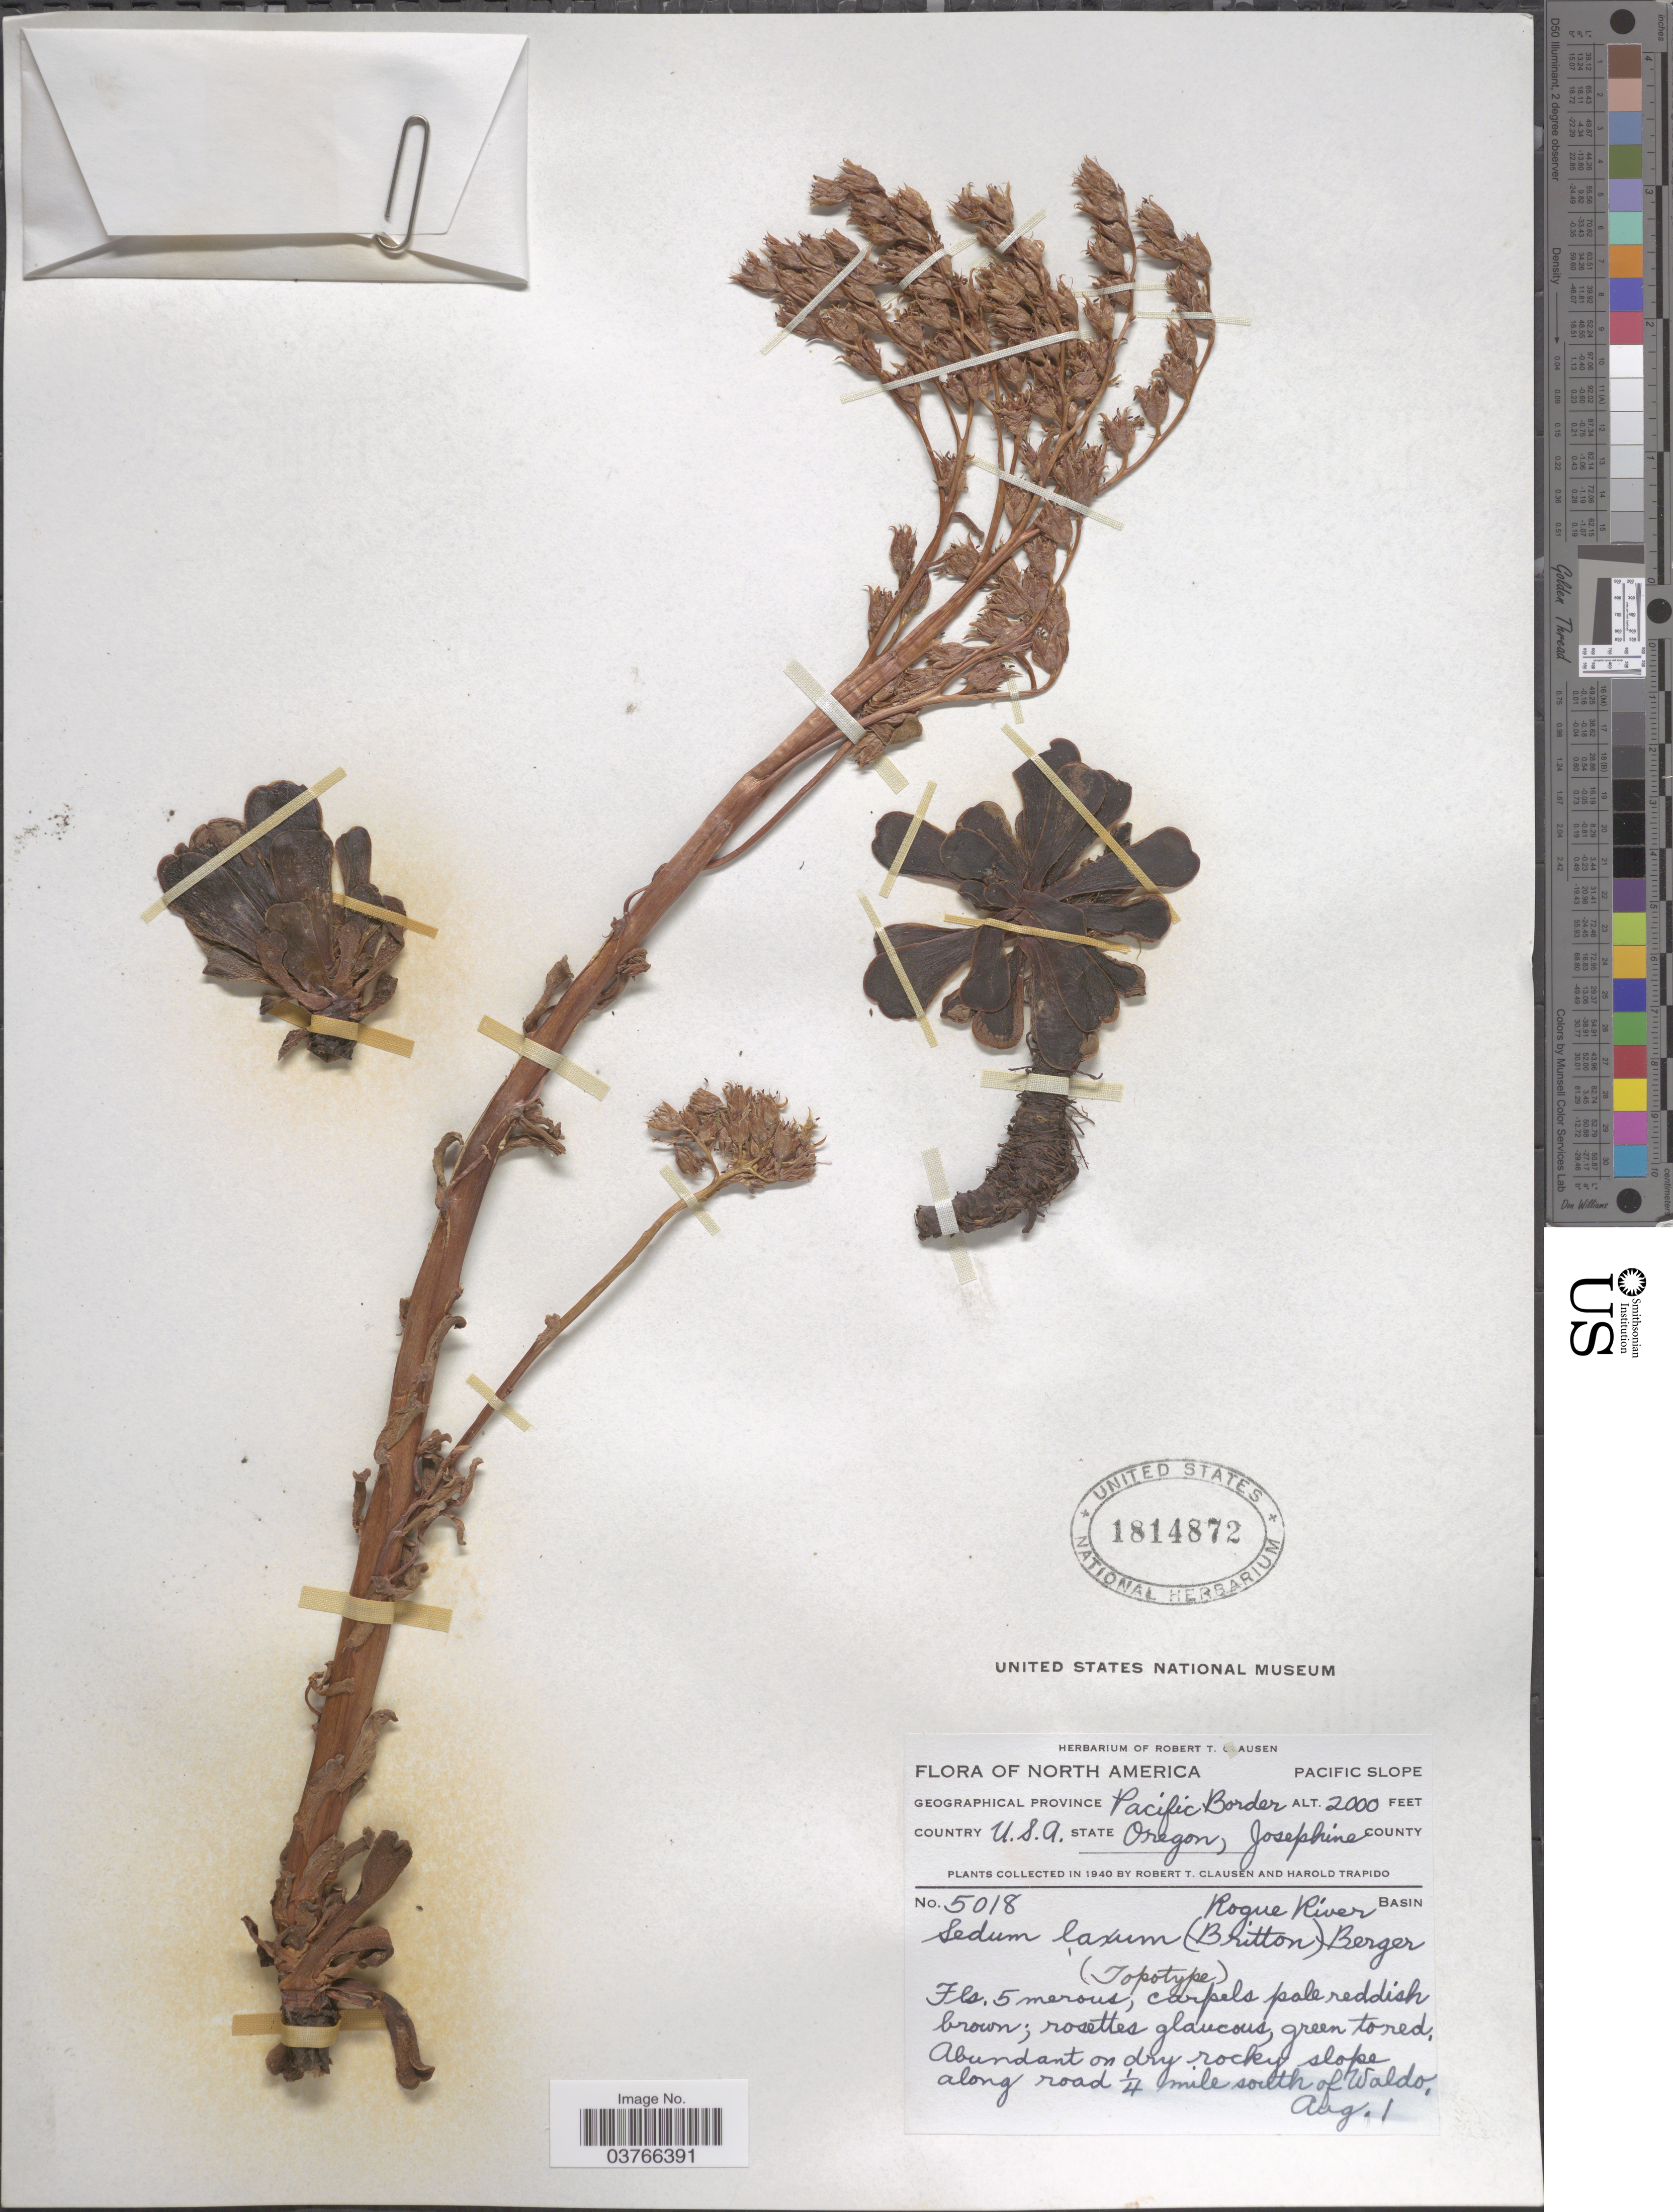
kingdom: Plantae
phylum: Tracheophyta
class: Magnoliopsida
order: Saxifragales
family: Crassulaceae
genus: Sedum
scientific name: Sedum laxum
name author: (Britton) A. Berger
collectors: R. T. Clausen & H. Trapido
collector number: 5018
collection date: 1940-08-01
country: United States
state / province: Oregon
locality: Pacific slope. Geographical Province Pacific Border. Josephine County. Rogue River Basin. Along road ¼ mile south of Waldo.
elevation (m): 610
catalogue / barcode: US 1814872